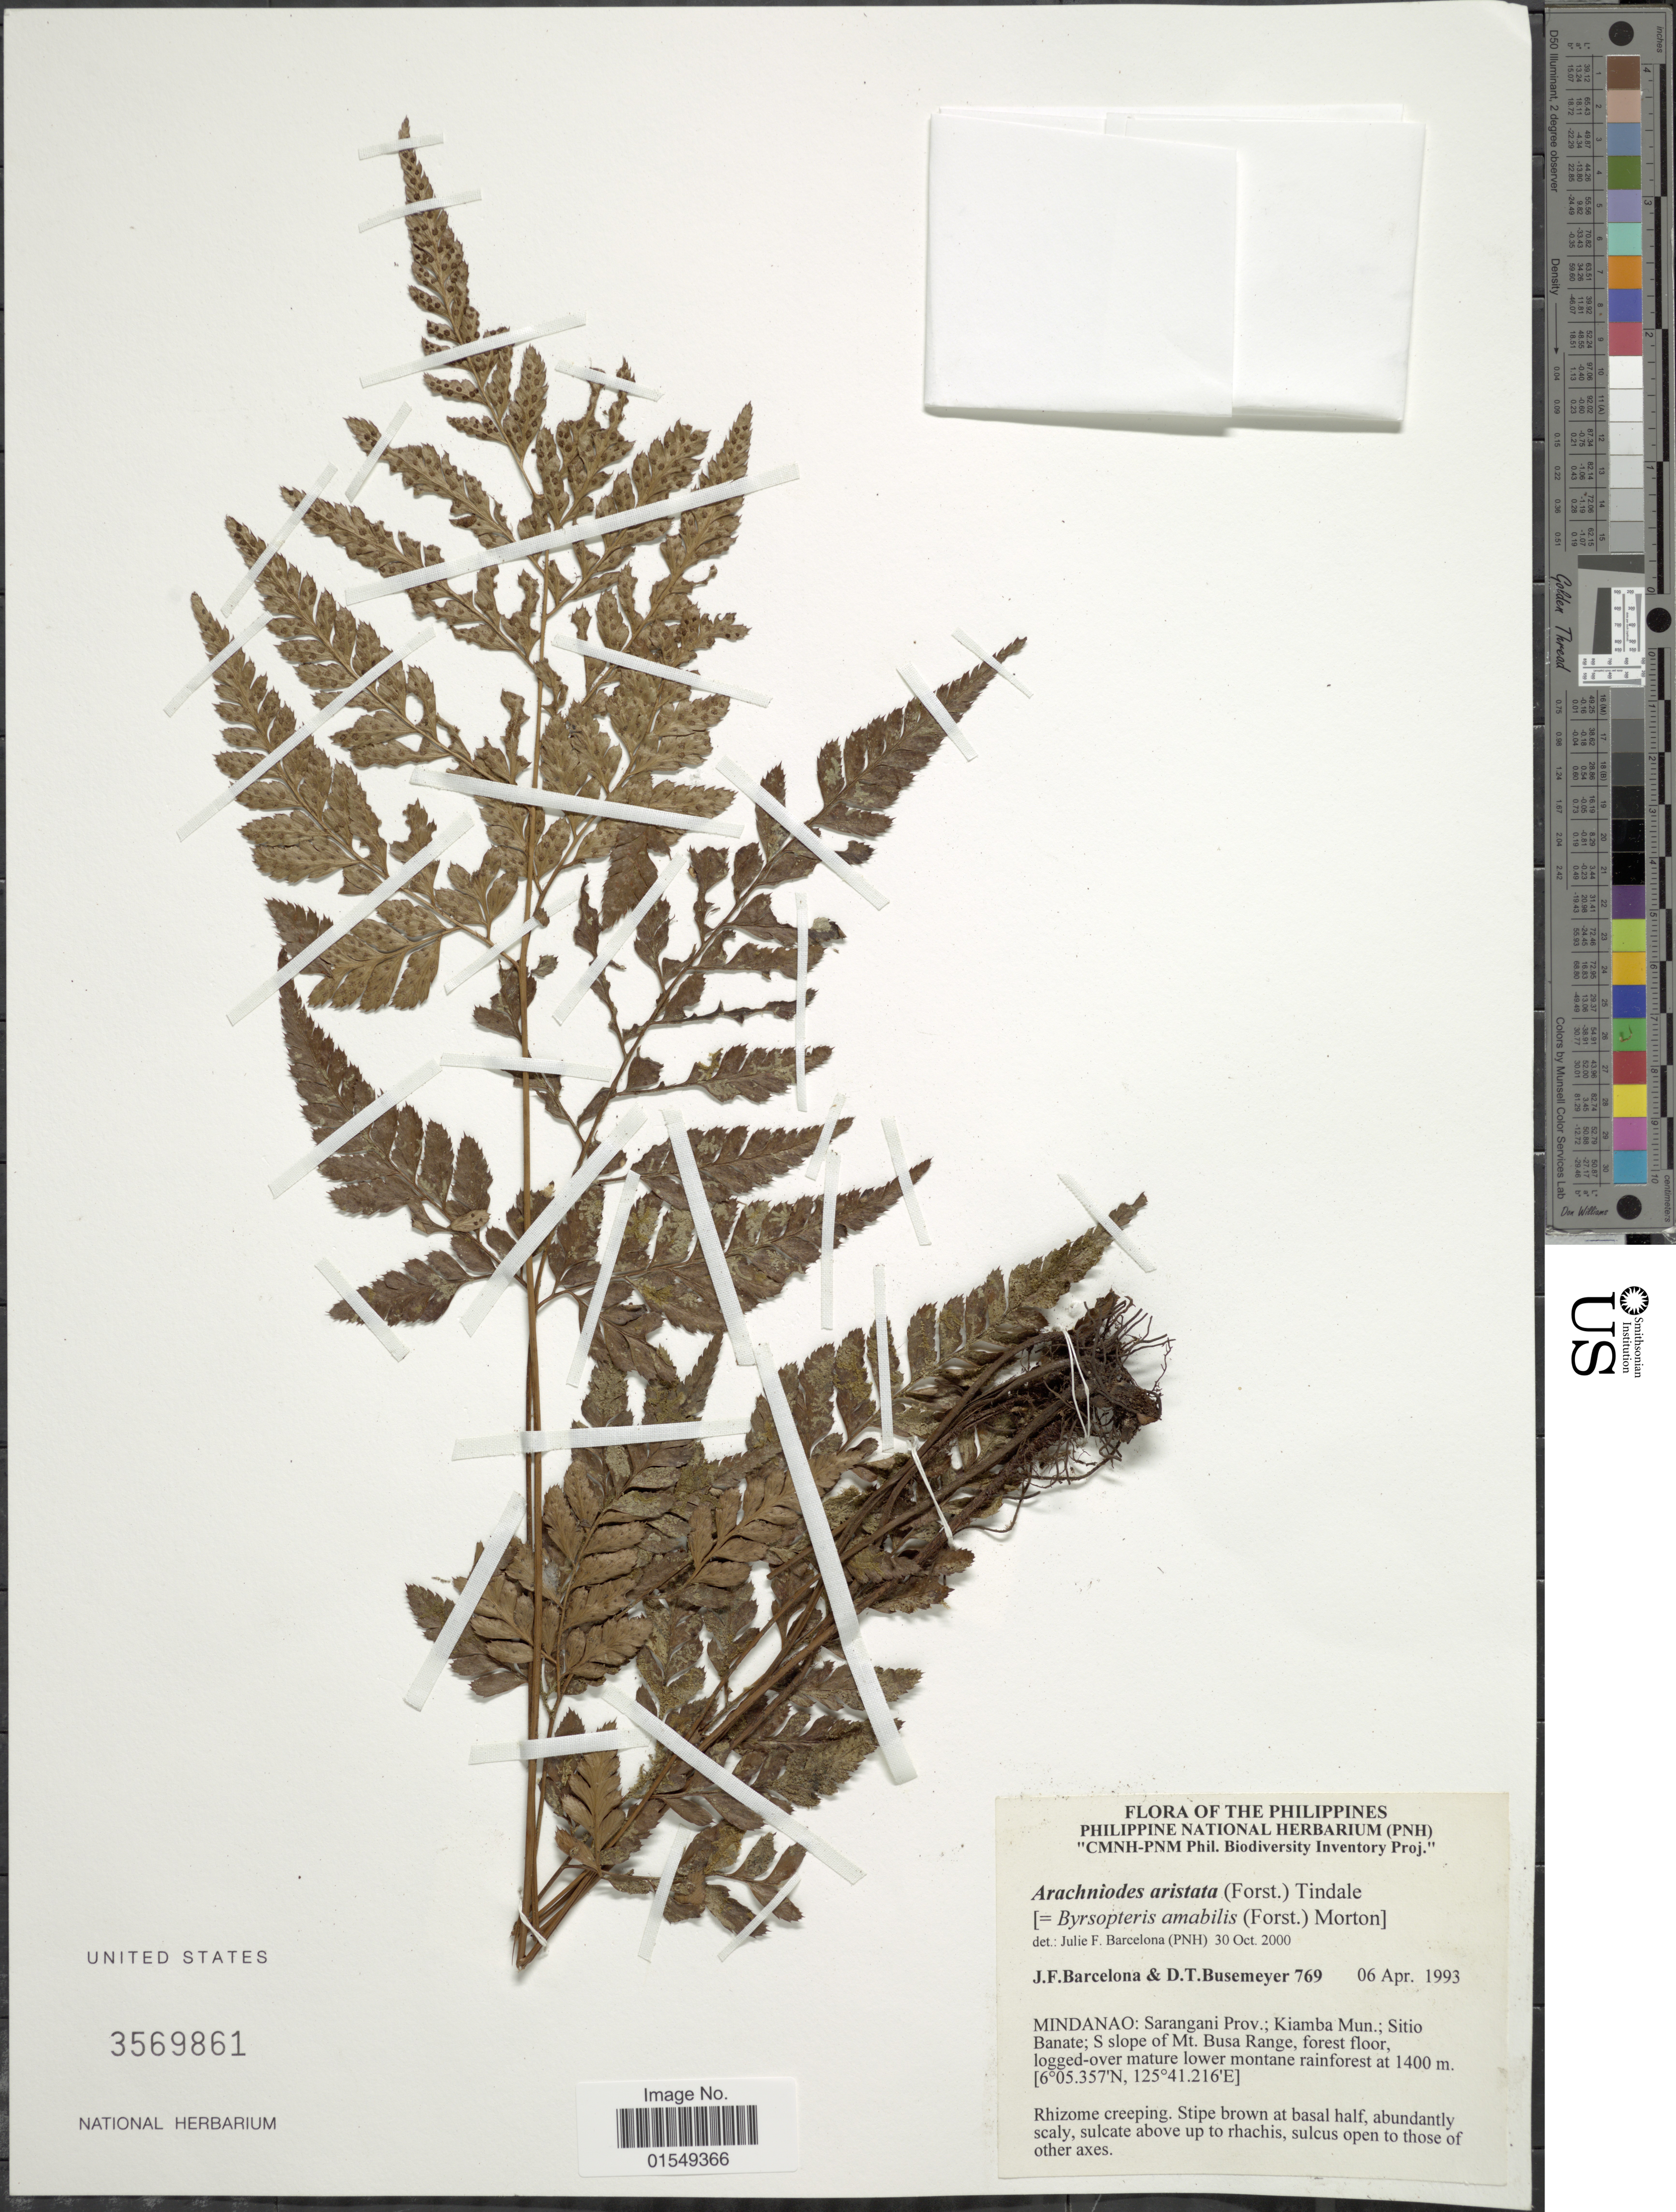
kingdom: Plantae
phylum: Tracheophyta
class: Polypodiopsida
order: Polypodiales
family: Dryopteridaceae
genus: Arachniodes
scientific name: Arachniodes amabilis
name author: (Blume) Tindale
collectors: J. F. Barcelona & D. Busemeyer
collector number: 769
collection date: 1993-04-06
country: Philippines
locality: Mindanao: Sarangani Prov.; Kiamba Mun.; Sitio Banate; S slope of Mt. Busa Range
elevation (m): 1400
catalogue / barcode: US 3569861